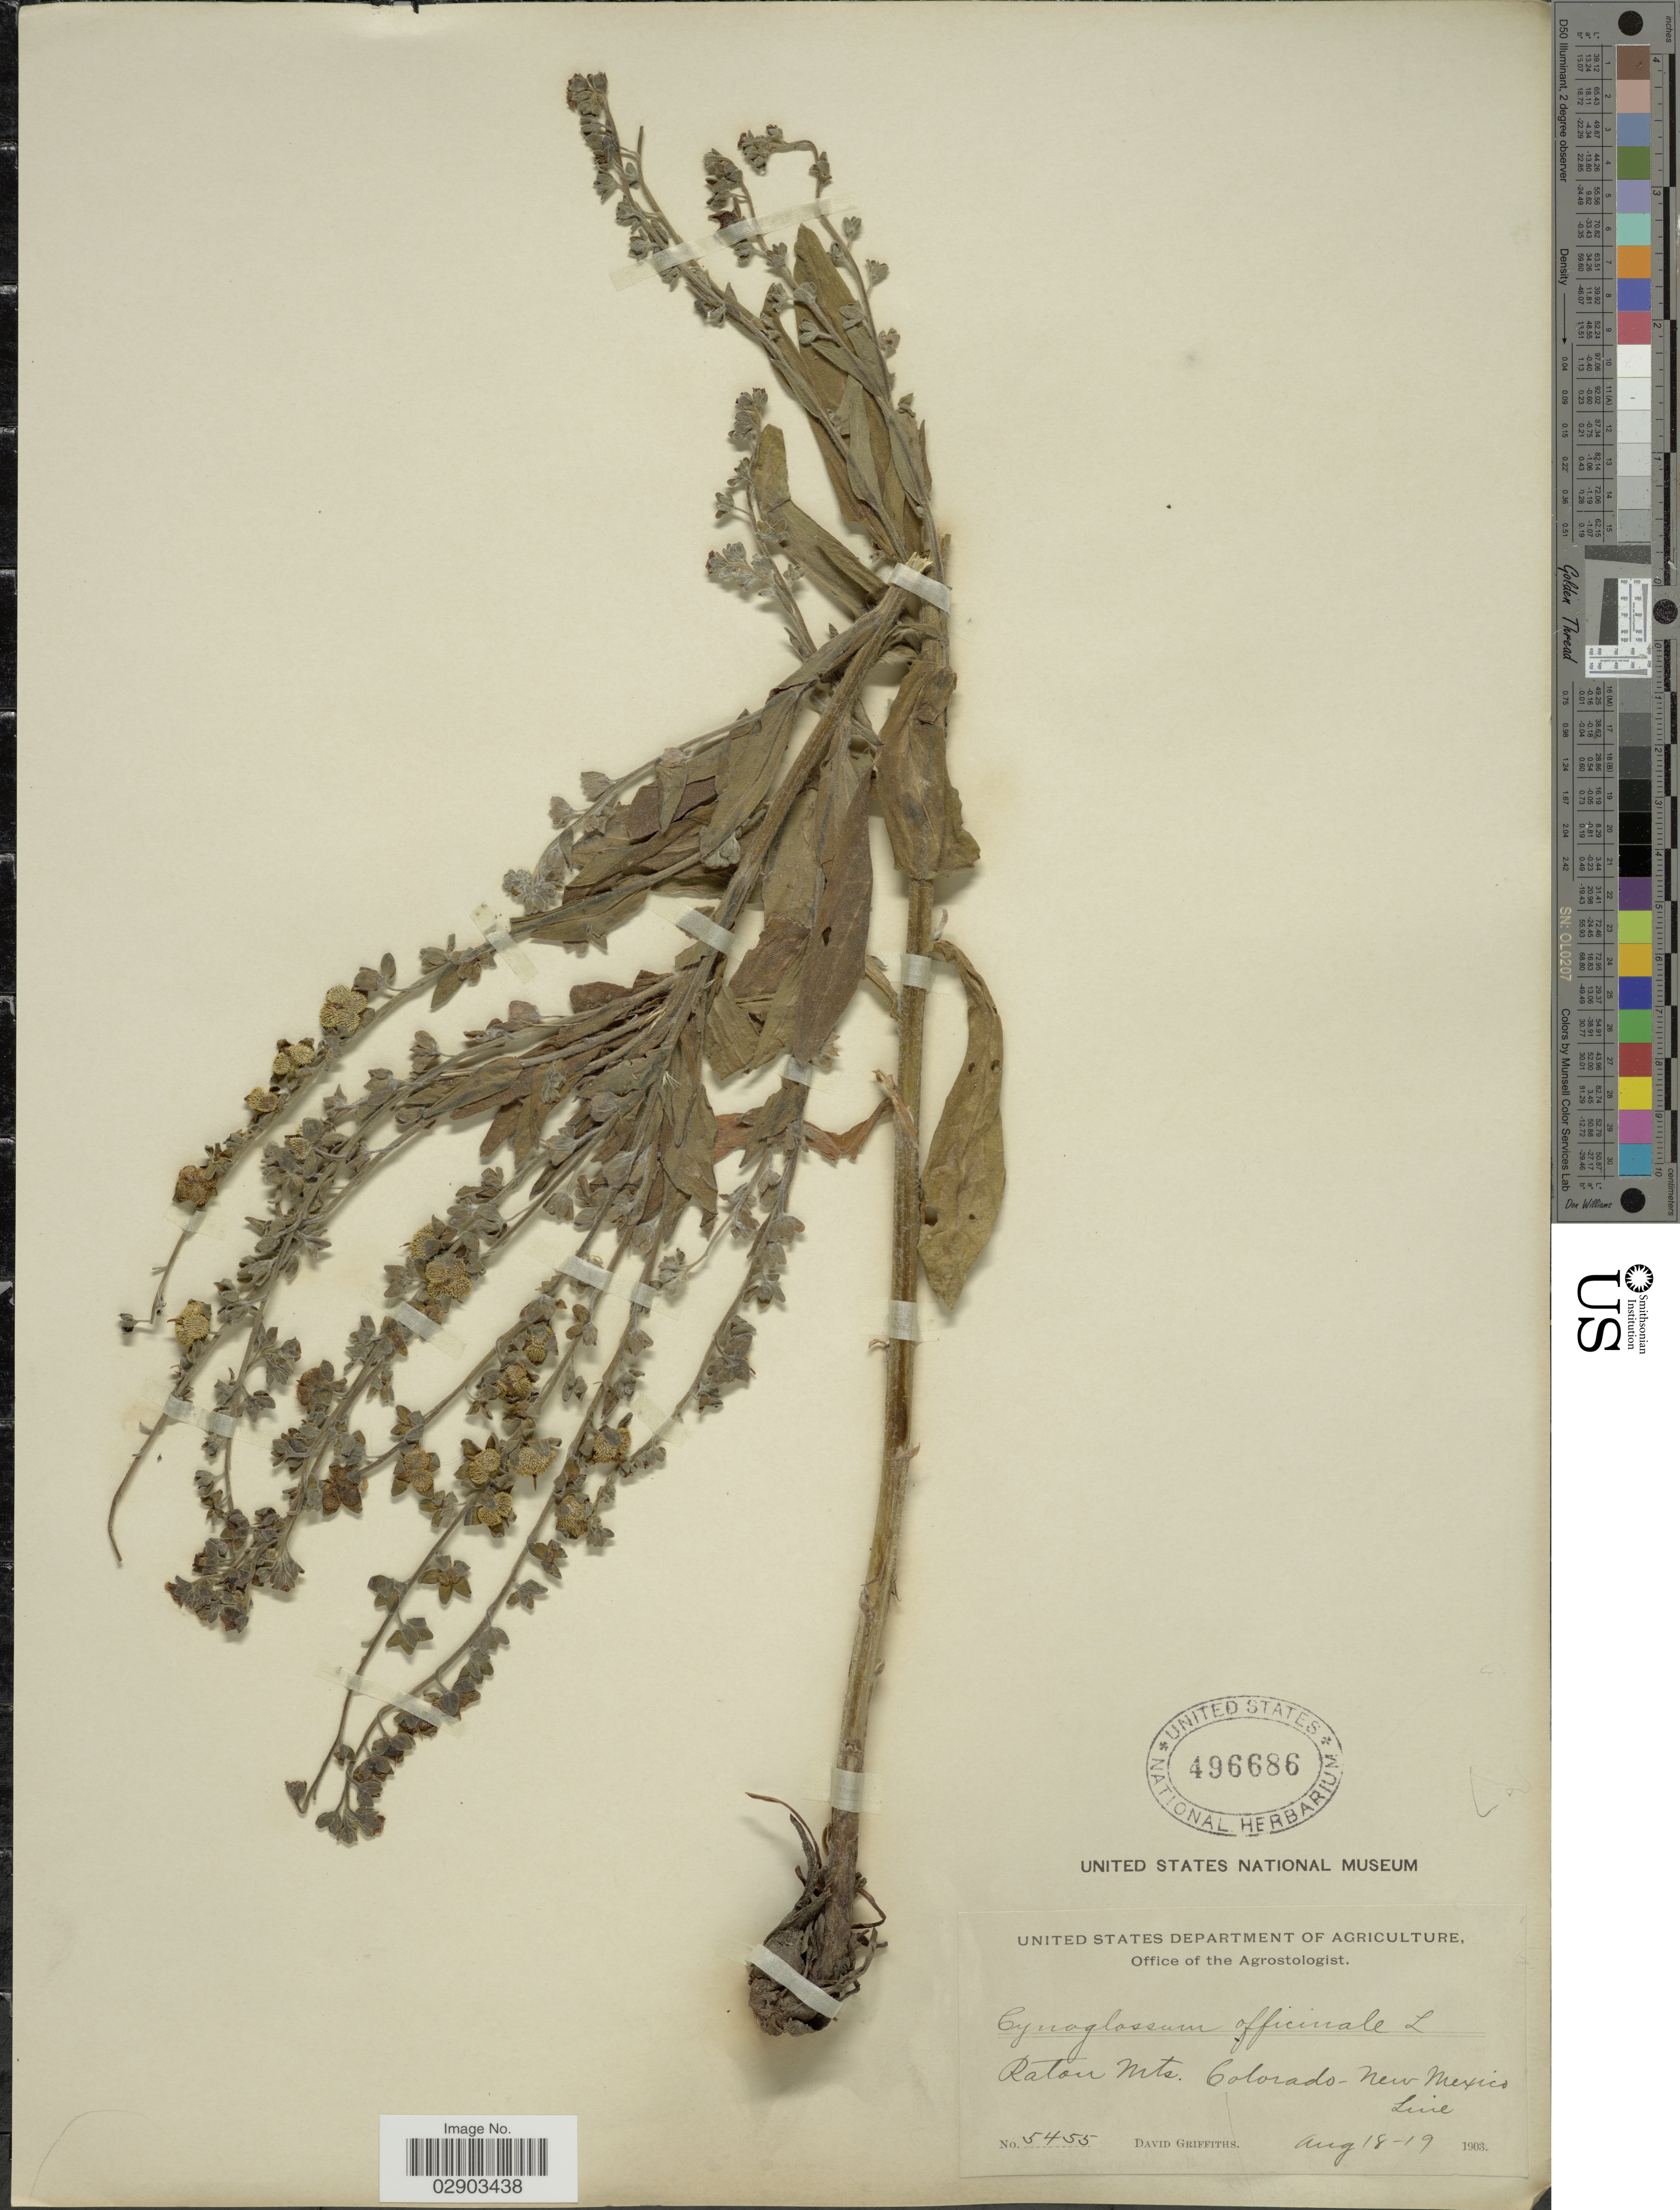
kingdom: Plantae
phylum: Tracheophyta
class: Magnoliopsida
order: Boraginales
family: Boraginaceae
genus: Cynoglossum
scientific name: Cynoglossum officinale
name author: L.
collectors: D. Griffiths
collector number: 5455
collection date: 1903-08-18/1903-08-19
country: United States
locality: Raton Mts. Colorado - New Mexico Line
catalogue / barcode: US 496686